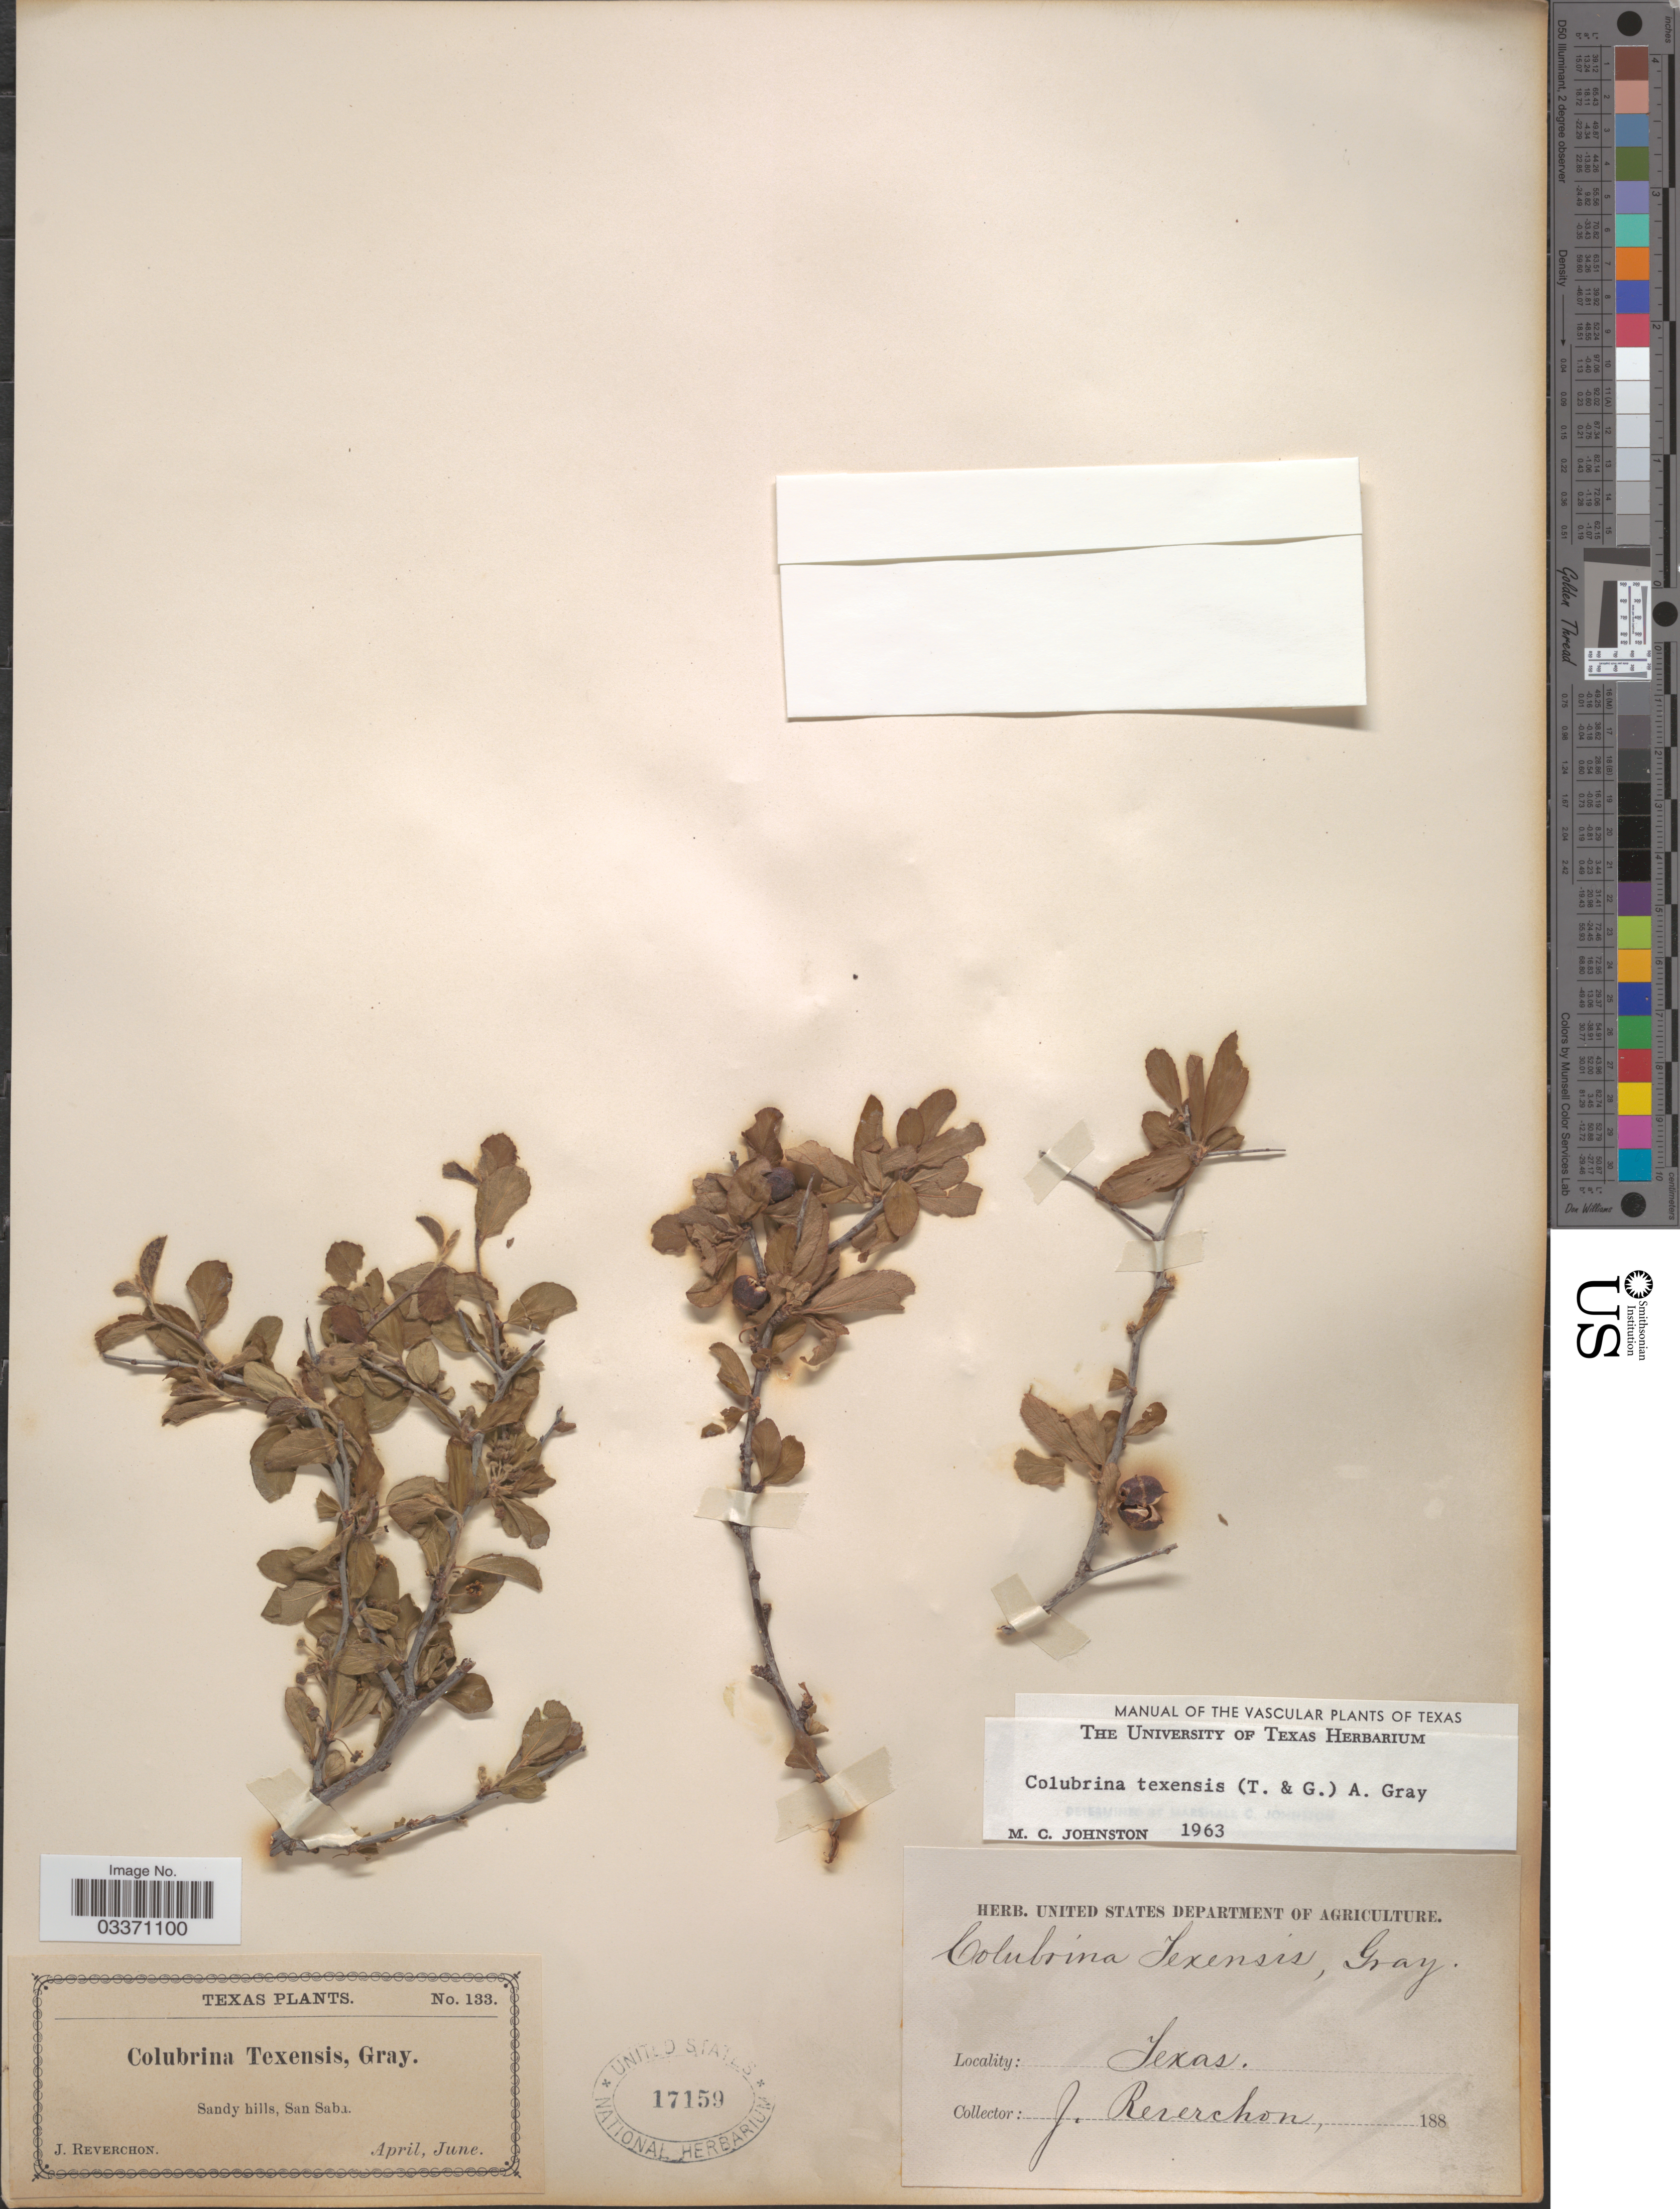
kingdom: Plantae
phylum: Tracheophyta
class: Magnoliopsida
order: Rosales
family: Rhamnaceae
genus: Colubrina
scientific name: Colubrina texensis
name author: (Torr. & A. Gray) A. Gray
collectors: J. Reverchon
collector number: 133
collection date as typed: April, June 188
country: United States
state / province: Texas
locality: San Saba.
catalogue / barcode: US 17159